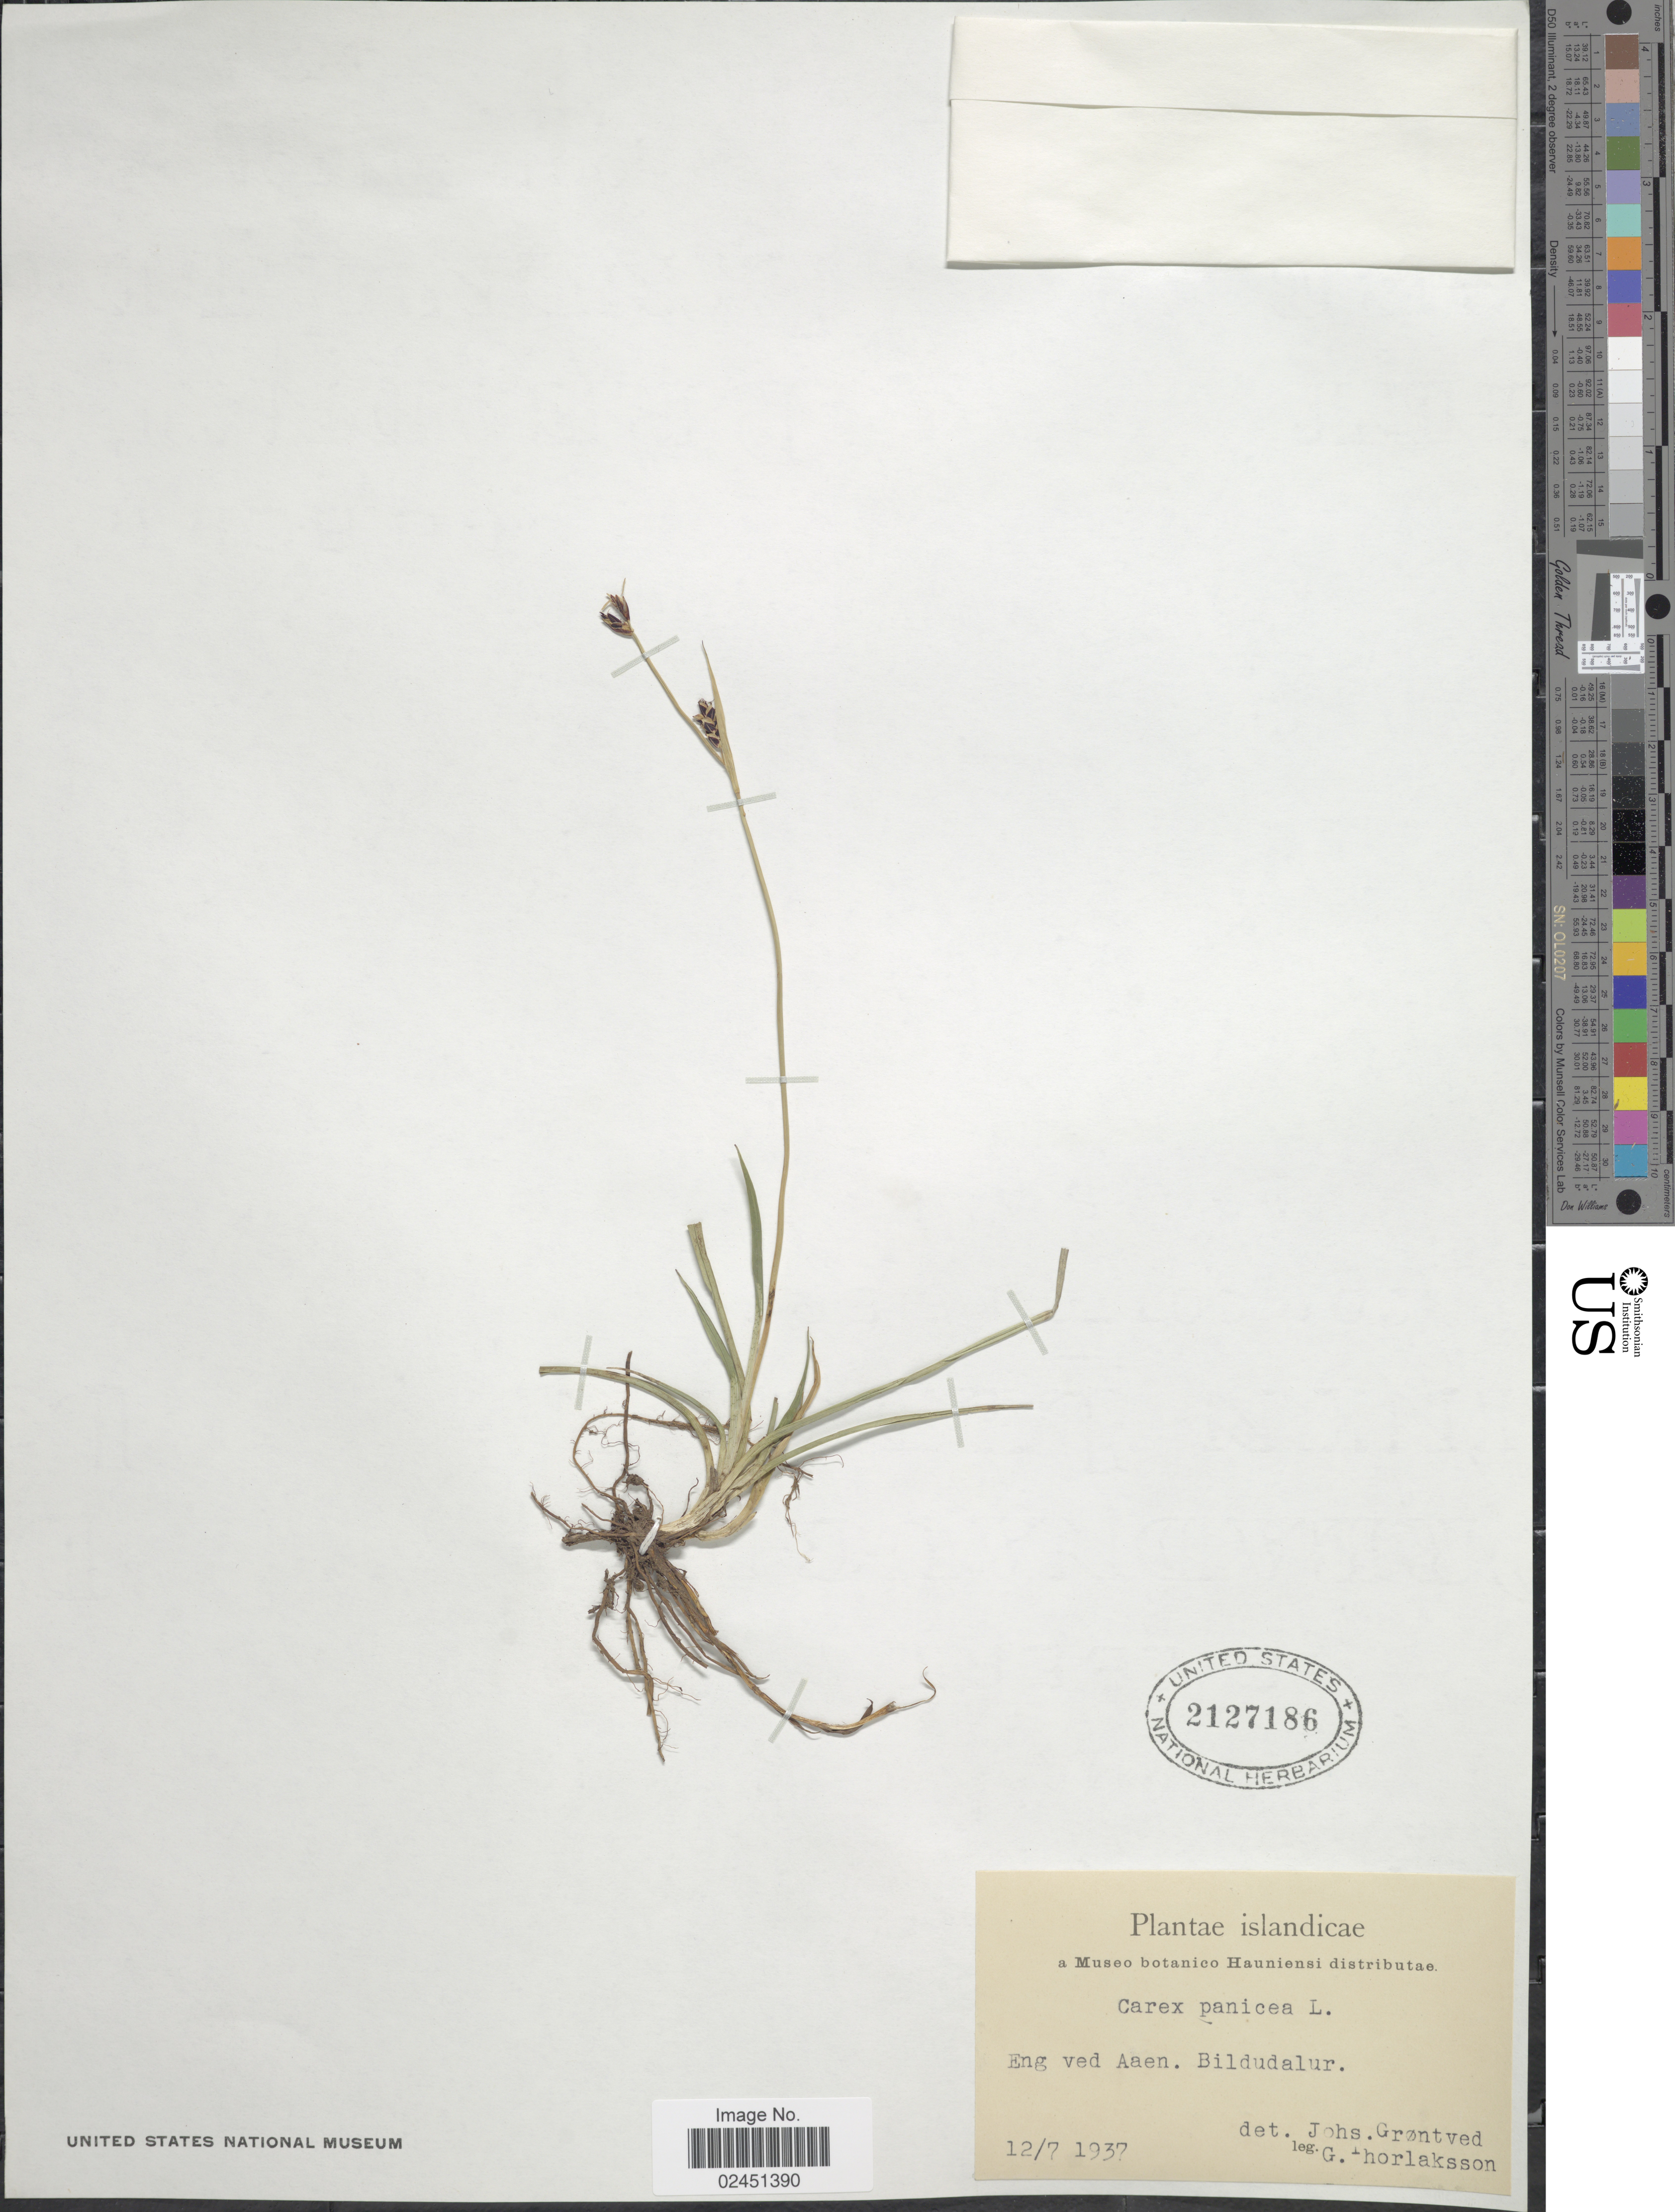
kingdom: Plantae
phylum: Tracheophyta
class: Liliopsida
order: Poales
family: Cyperaceae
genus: Carex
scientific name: Carex panicea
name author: L.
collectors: G. Thorlaksson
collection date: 1937-07-12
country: Iceland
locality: Eng ved Aaen, Bildudalur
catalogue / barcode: US 2127186